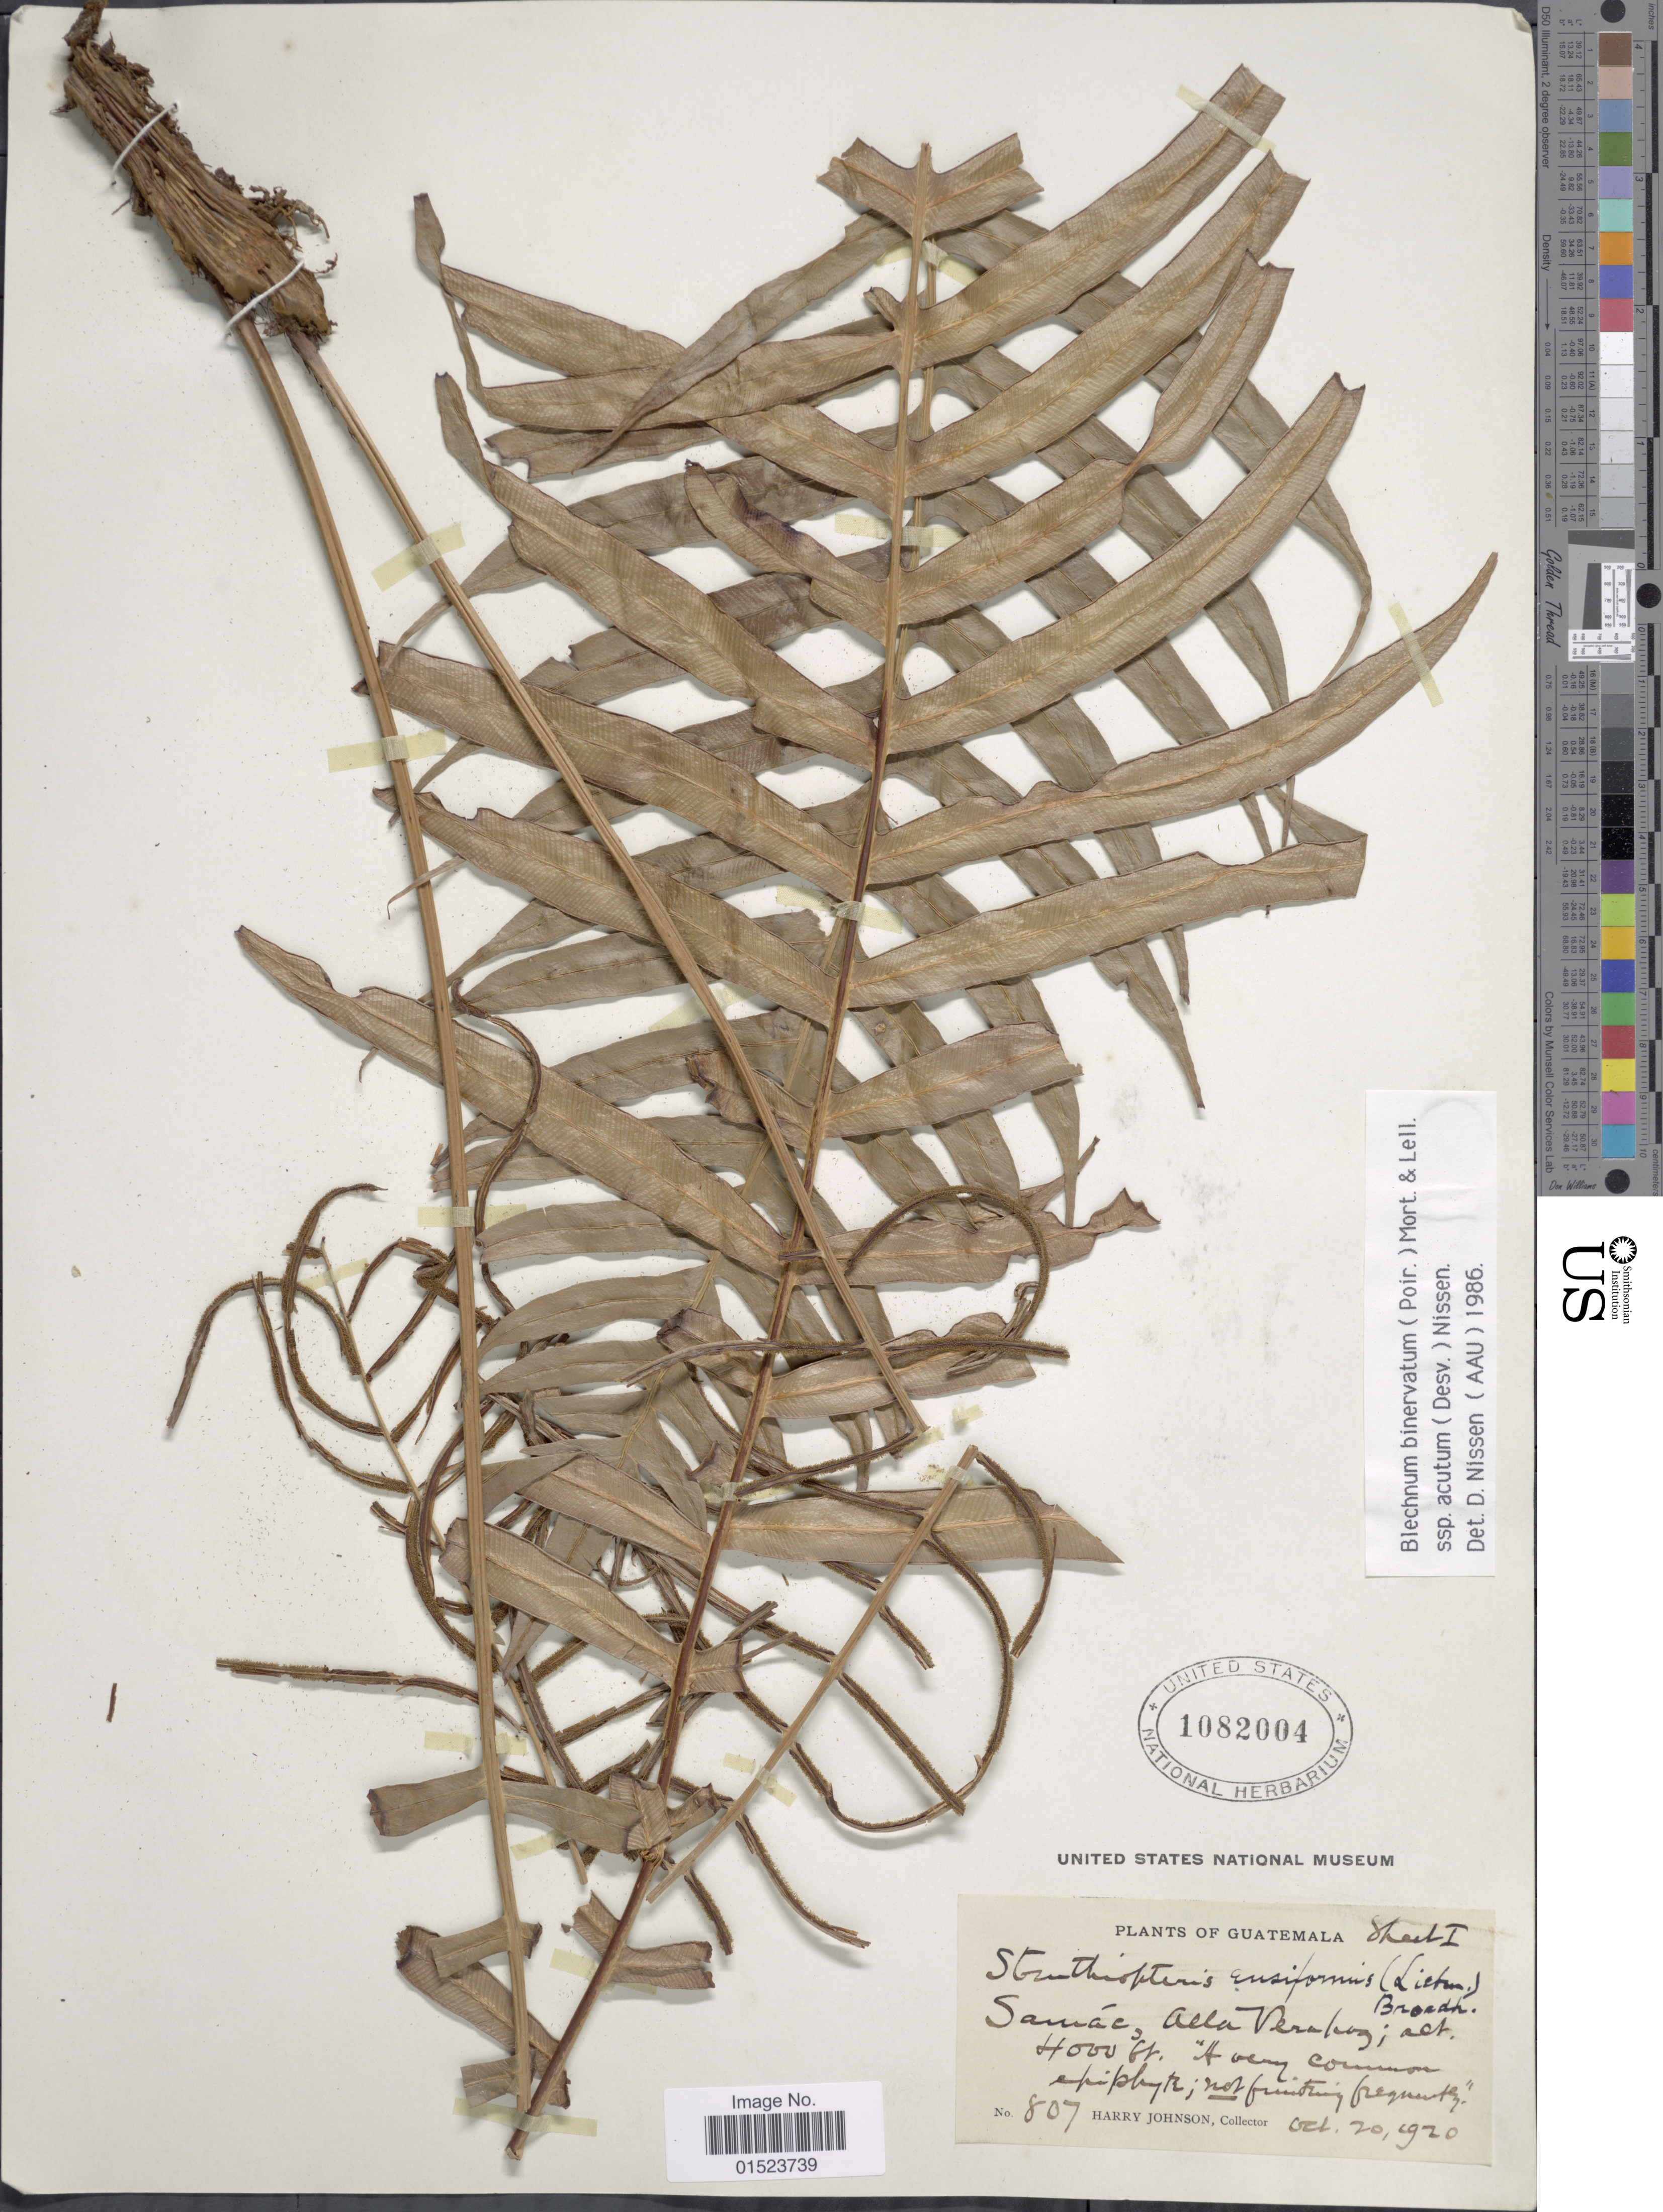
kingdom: Plantae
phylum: Tracheophyta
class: Polypodiopsida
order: Polypodiales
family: Blechnaceae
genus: Blechnum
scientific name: Blechnum ensiforme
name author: (Liebm.) C. Chr.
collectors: H. Johnson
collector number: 807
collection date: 1920-10-20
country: Guatemala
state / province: Alta Verapaz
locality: Samác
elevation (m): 1219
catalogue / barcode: US 1082004